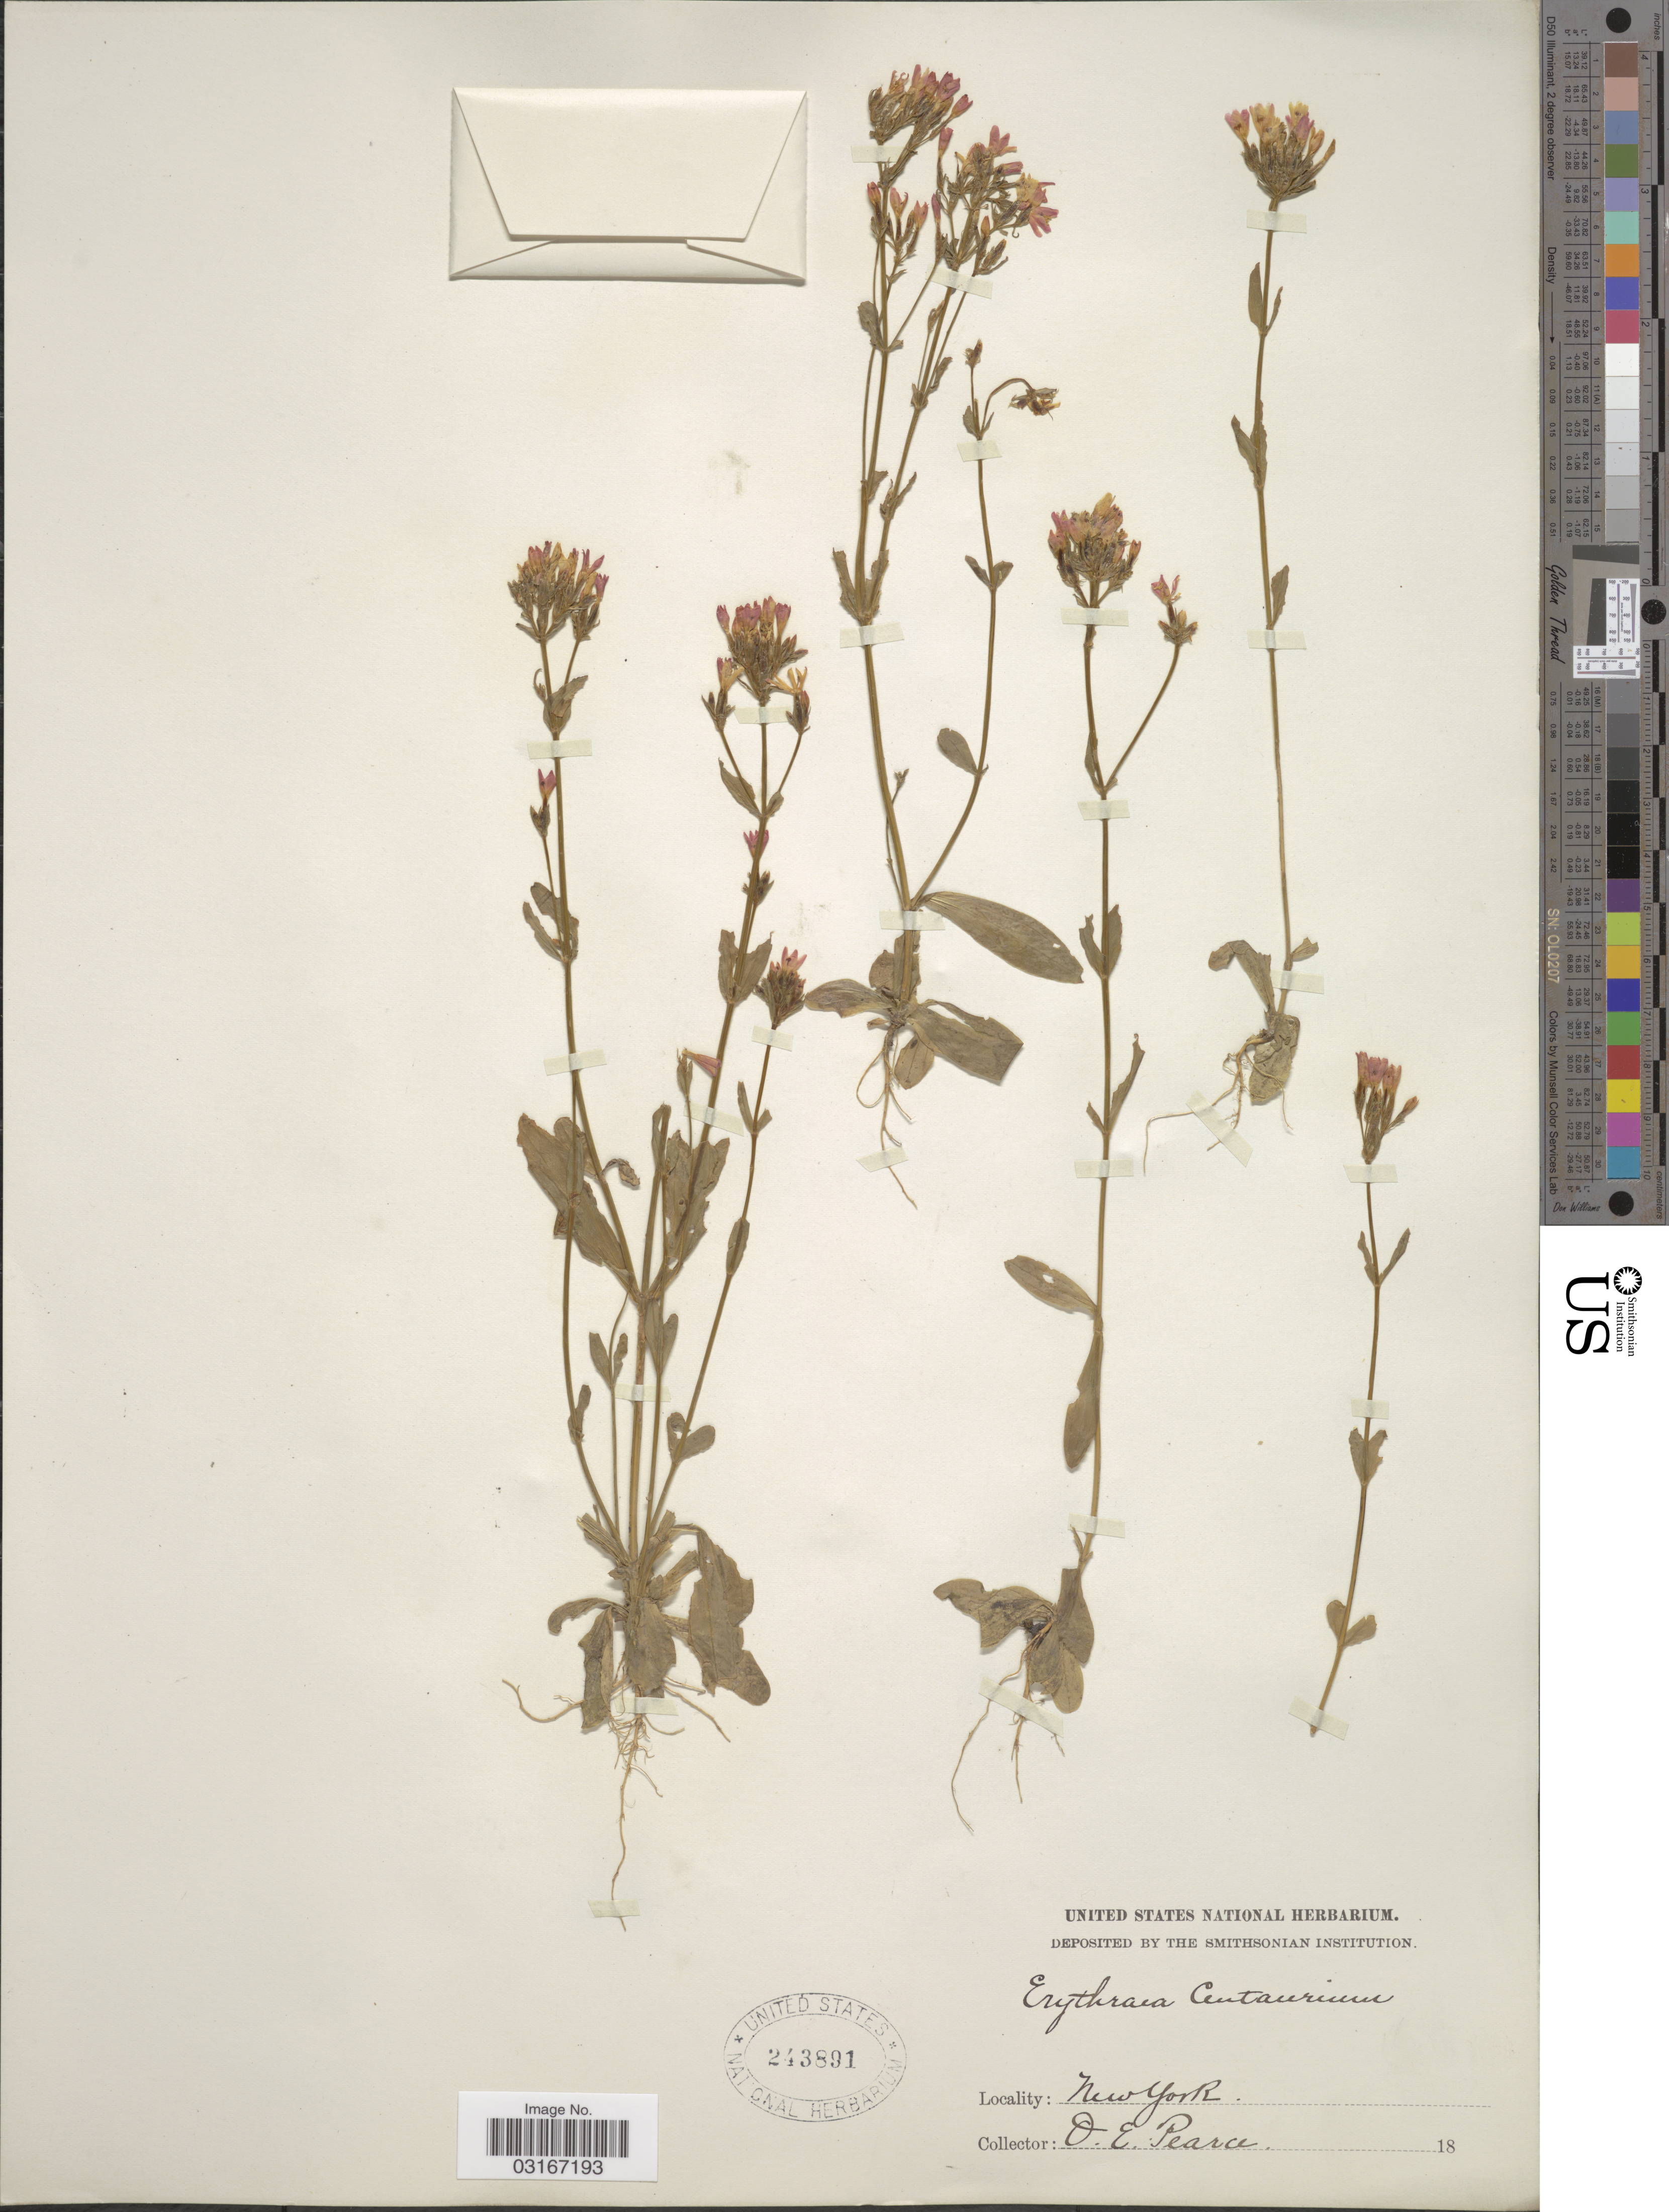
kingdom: Plantae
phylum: Tracheophyta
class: Magnoliopsida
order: Gentianales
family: Gentianaceae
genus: Centaurium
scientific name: Centaurium spicatum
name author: (L.) Fritsch ex Janch.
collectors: O. E. Pearce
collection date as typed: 18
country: United States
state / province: New York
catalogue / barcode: US 243891